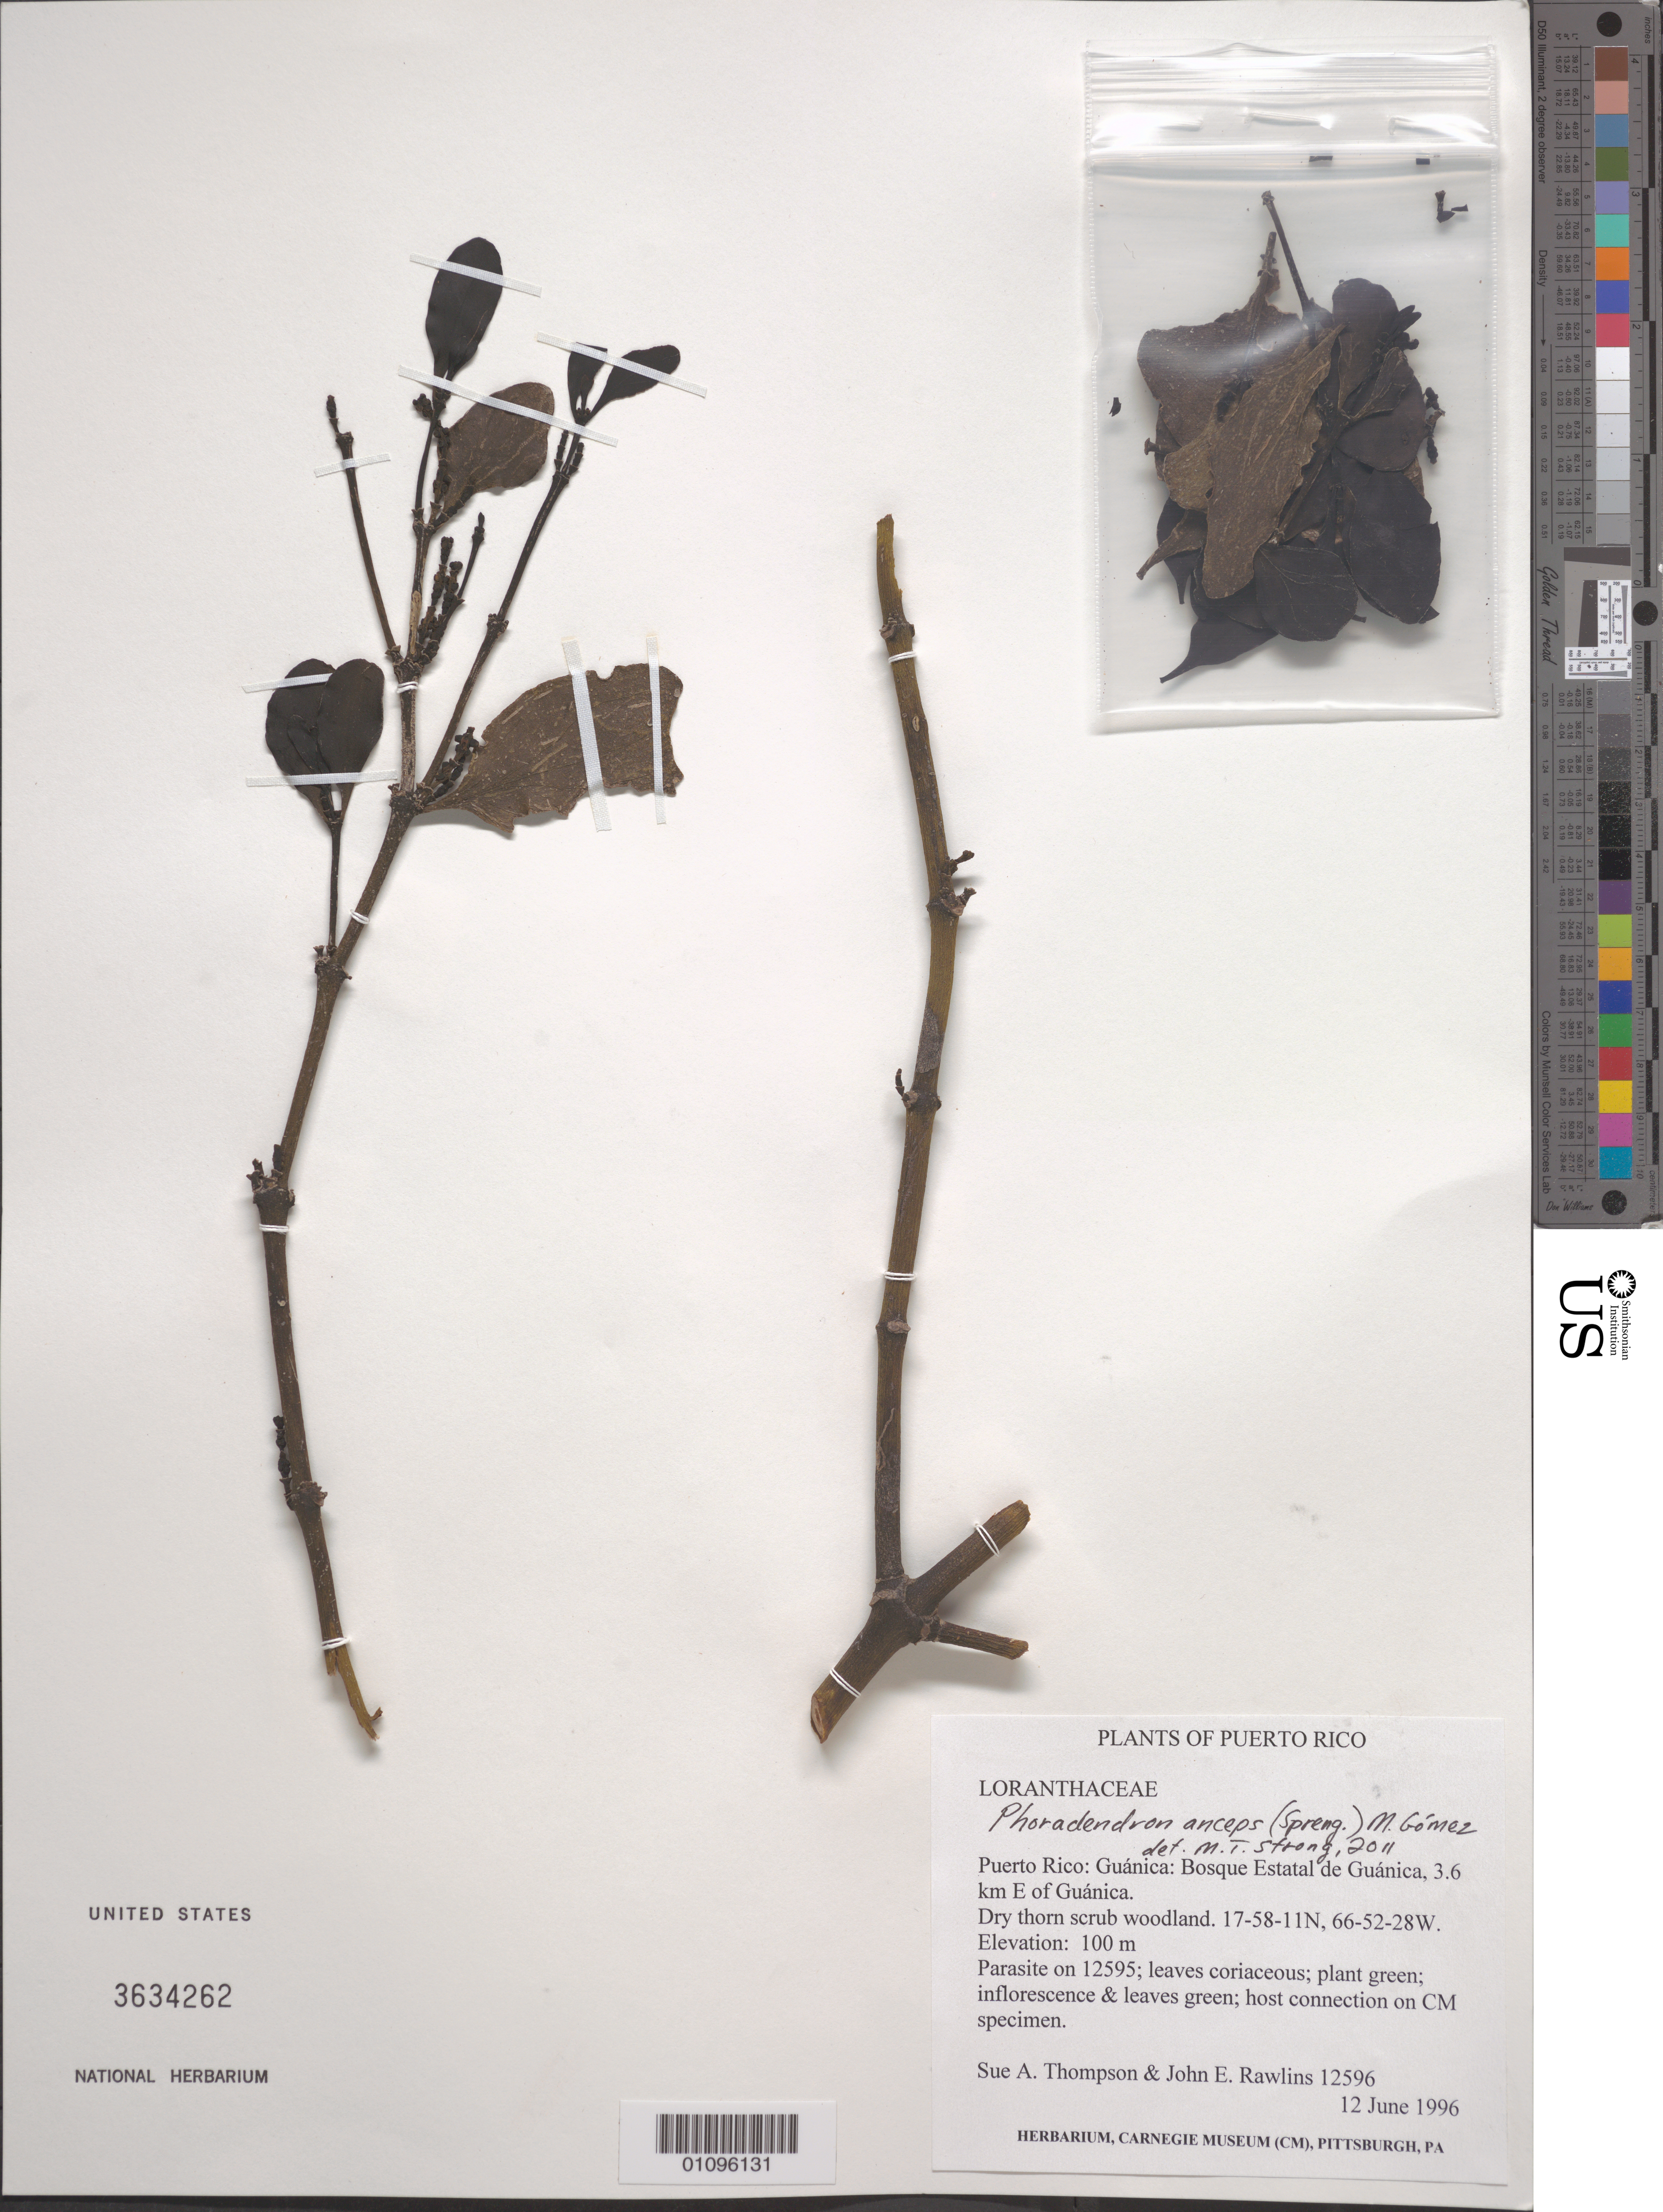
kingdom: Plantae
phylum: Tracheophyta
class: Magnoliopsida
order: Santalales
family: Viscaceae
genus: Phoradendron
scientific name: Phoradendron anceps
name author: (Spreng.) M. Gómez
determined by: Strong, M. T., (US), Smithsonian Institution - National Museum of Natural History (UNITED STATES)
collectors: S. A. Thompson & J. Rawlins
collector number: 12596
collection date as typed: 12 Jun 1996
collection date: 1996-06-12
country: Puerto Rico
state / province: Guánica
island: Puerto Rico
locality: Bosque Estatal de Guánica, 3.6 km E of Guánica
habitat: Dry thorn scrub woodland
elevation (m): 100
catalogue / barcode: US 3634262